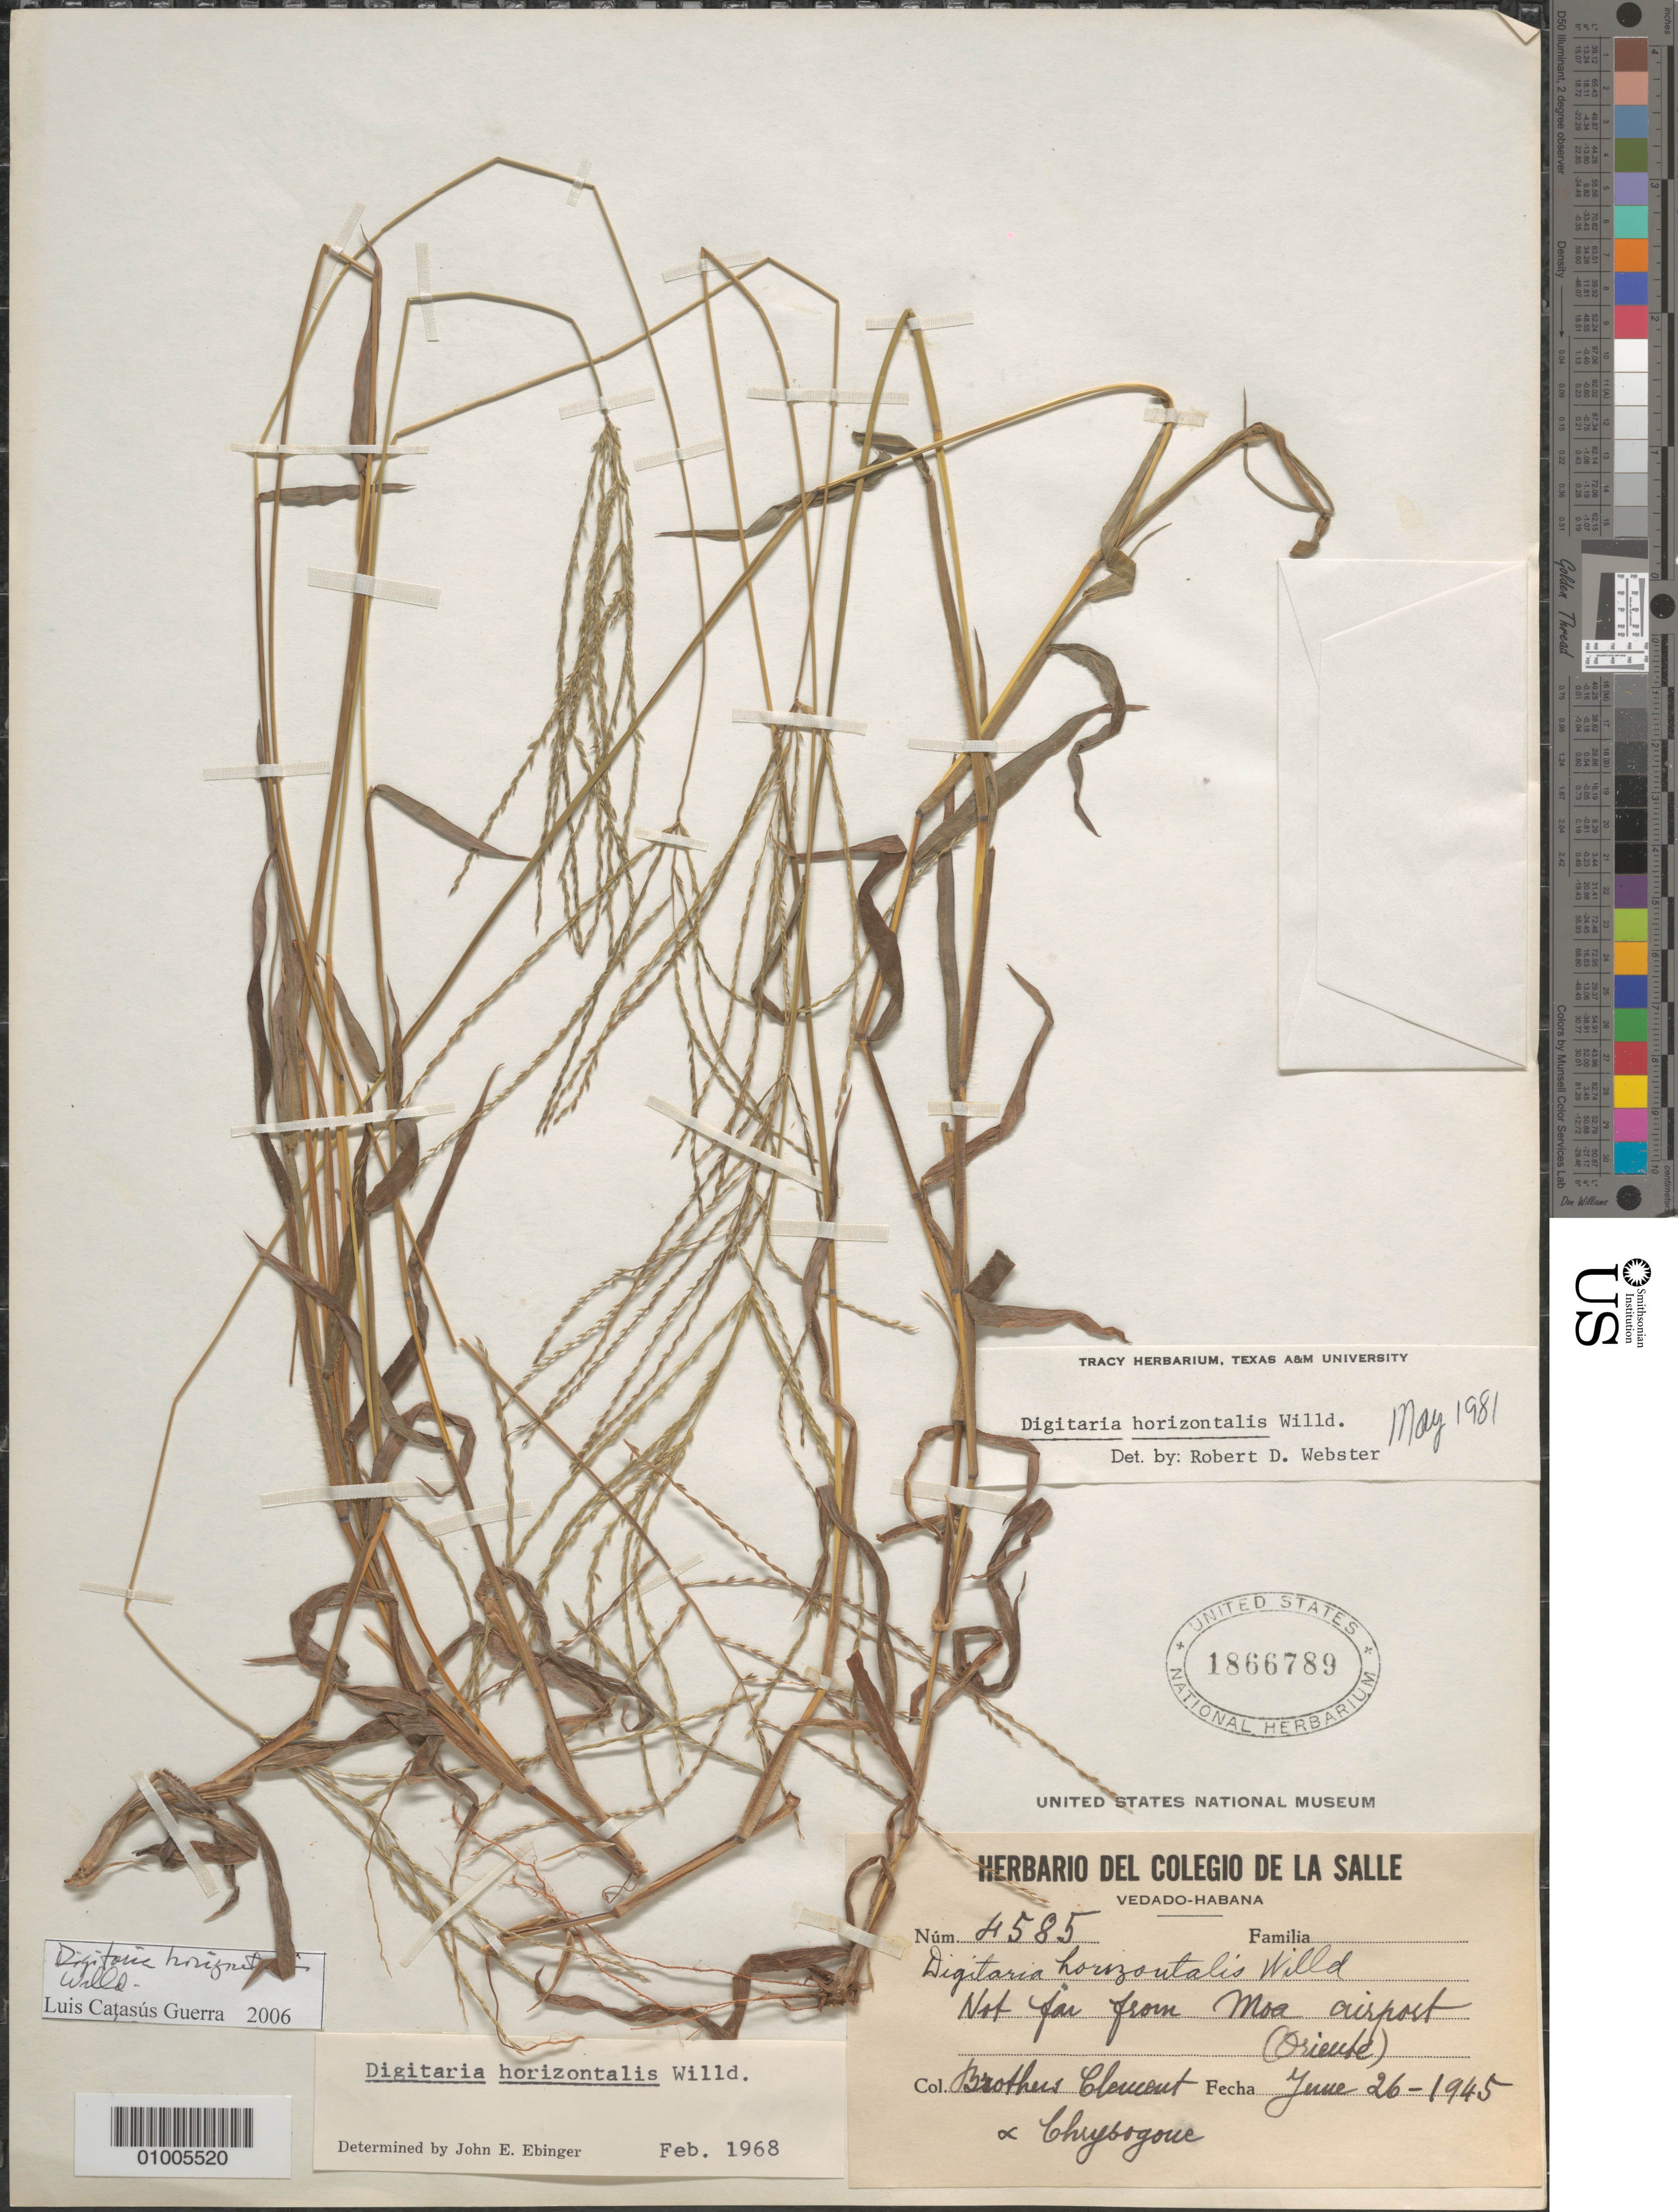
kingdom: Plantae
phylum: Tracheophyta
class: Liliopsida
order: Poales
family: Poaceae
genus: Digitaria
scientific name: Digitaria horizontalis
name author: Willd.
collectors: B. Clement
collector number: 4585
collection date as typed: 26 Jun 1945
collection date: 1945-06-26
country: Cuba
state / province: Holguín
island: Cuba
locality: not far from Moa Airport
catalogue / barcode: US 1866789